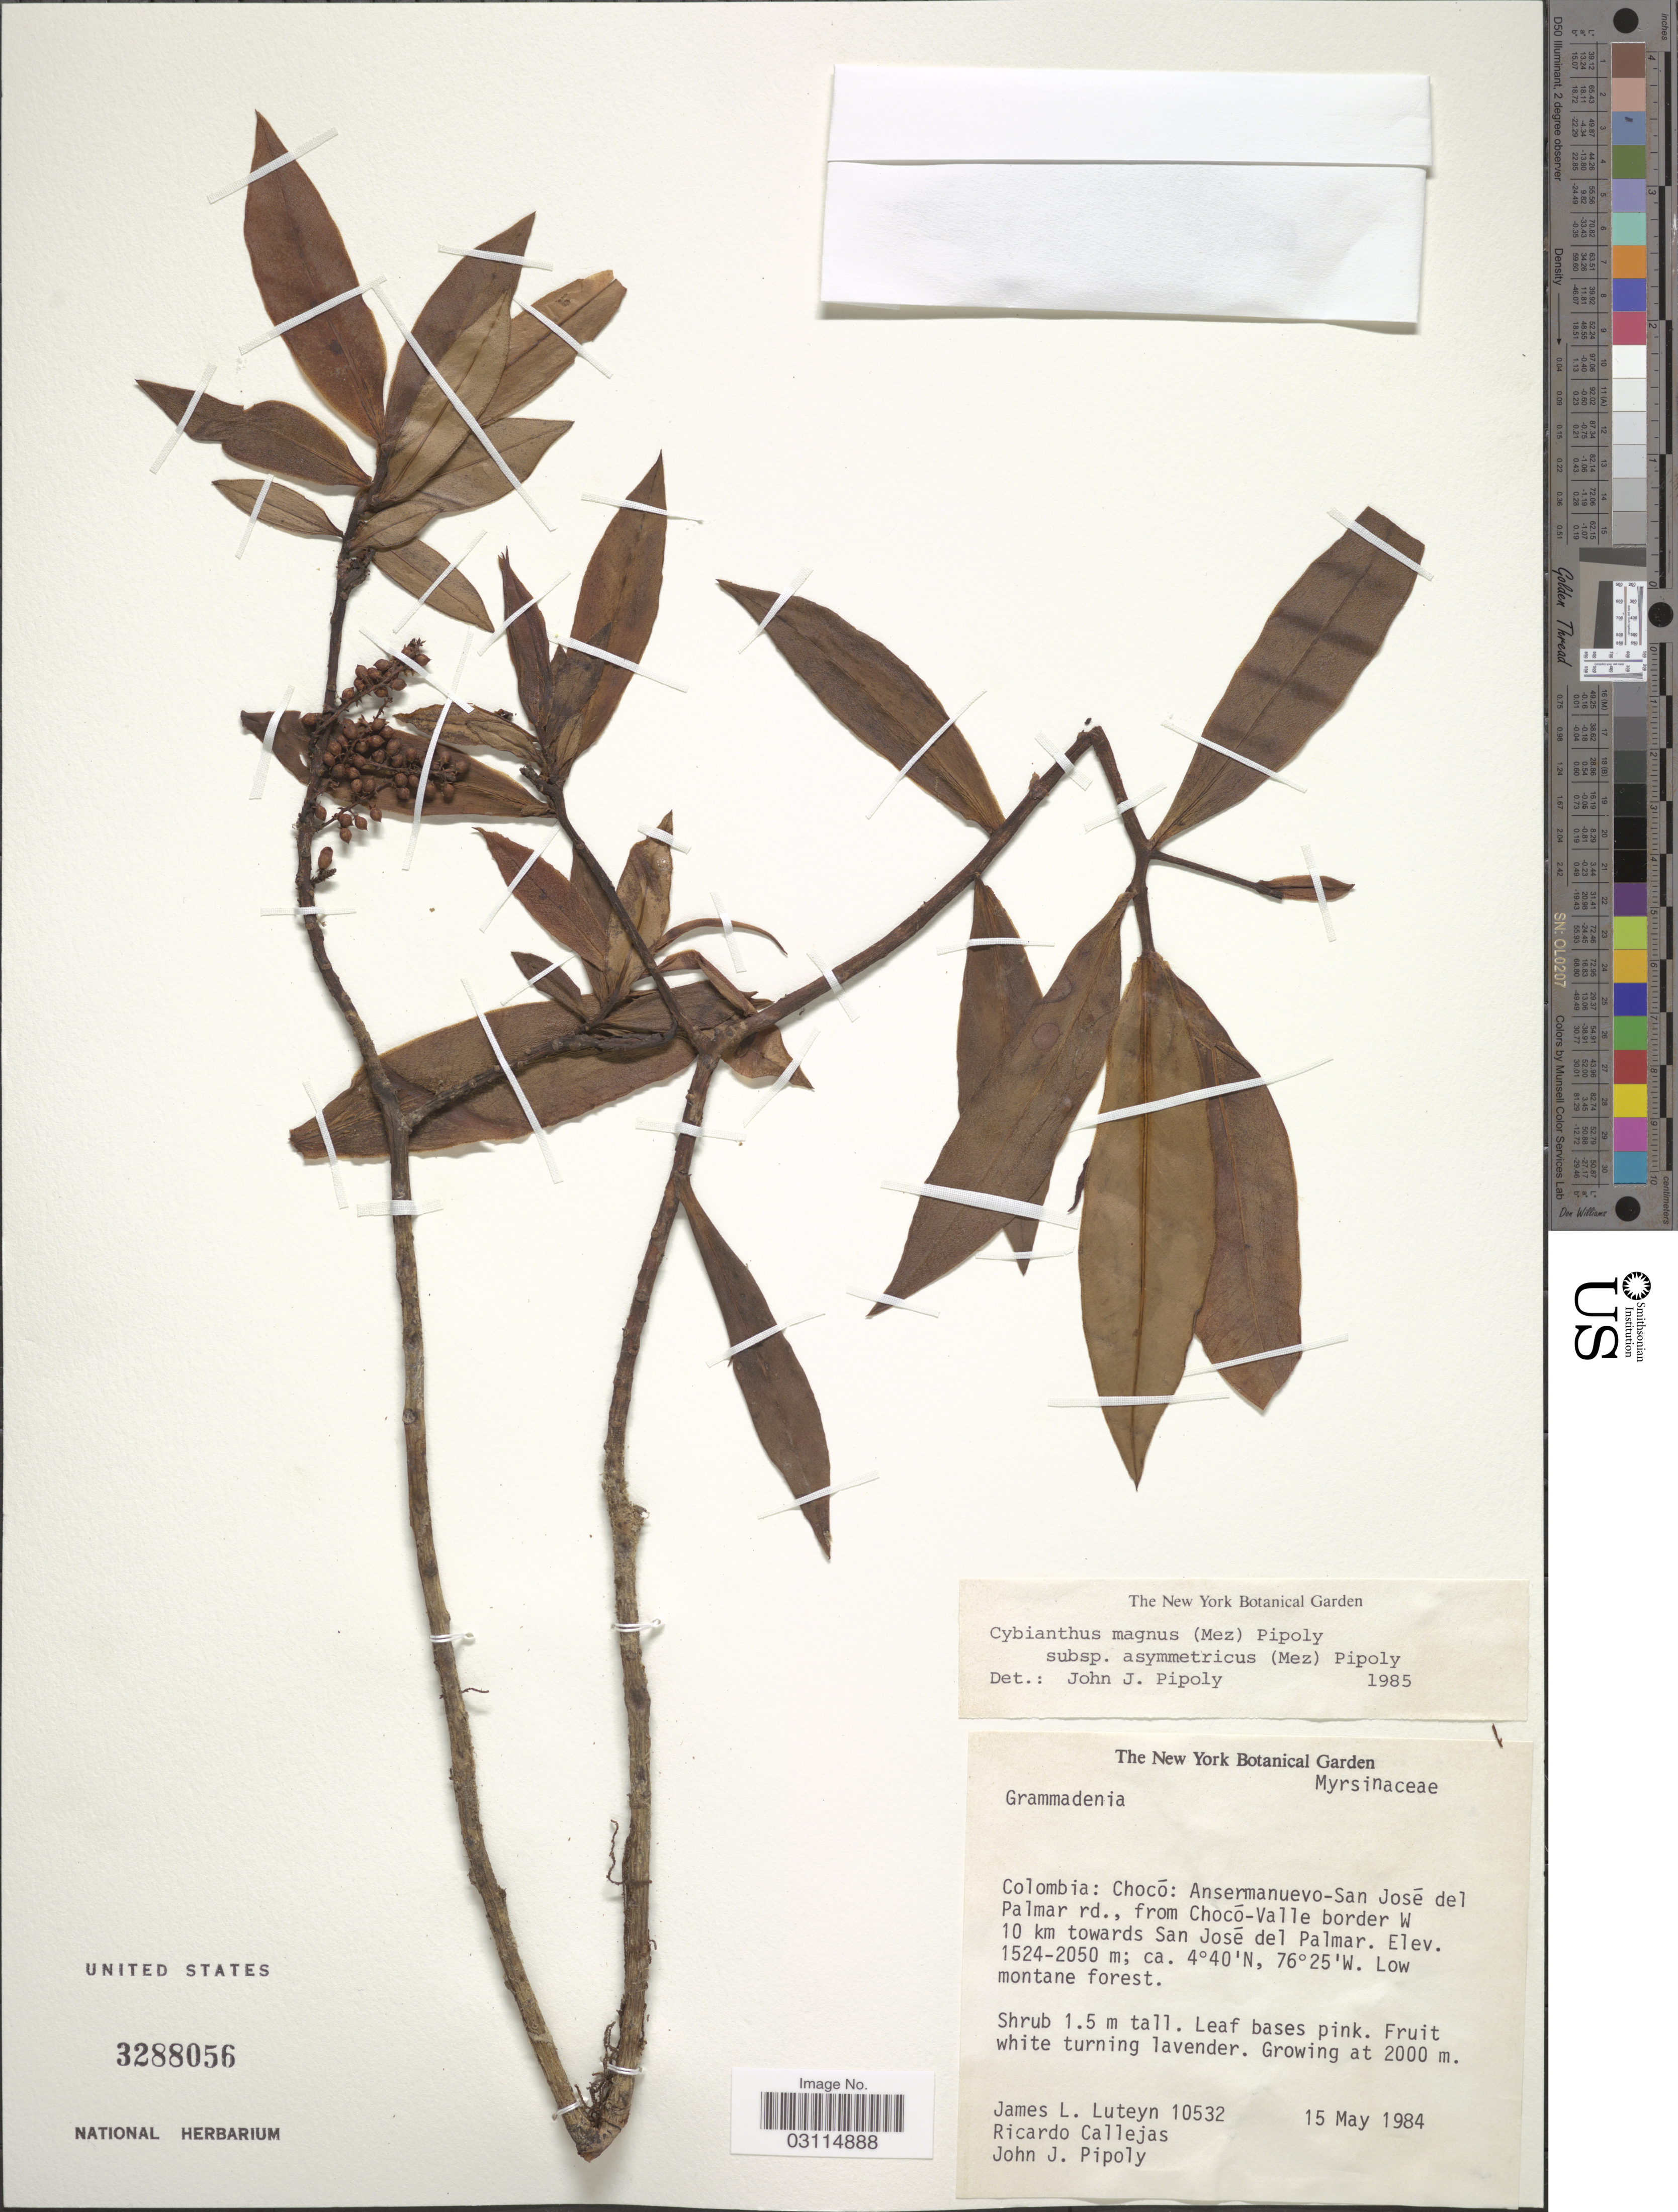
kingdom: Plantae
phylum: Tracheophyta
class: Magnoliopsida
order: Ericales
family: Primulaceae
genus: Cybianthus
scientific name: Cybianthus magnus subsp. asymmetricus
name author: (Mez) Pipoly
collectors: J. Luteyn, R. Callejas & J. J. Pipoly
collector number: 10532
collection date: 1984-05-15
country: Colombia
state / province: Chocó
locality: Ansermanuevo-San José del Palmar rd., from Chocó-Valle border W 10 km towards San José del Palmar.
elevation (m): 2000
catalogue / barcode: US 3288056